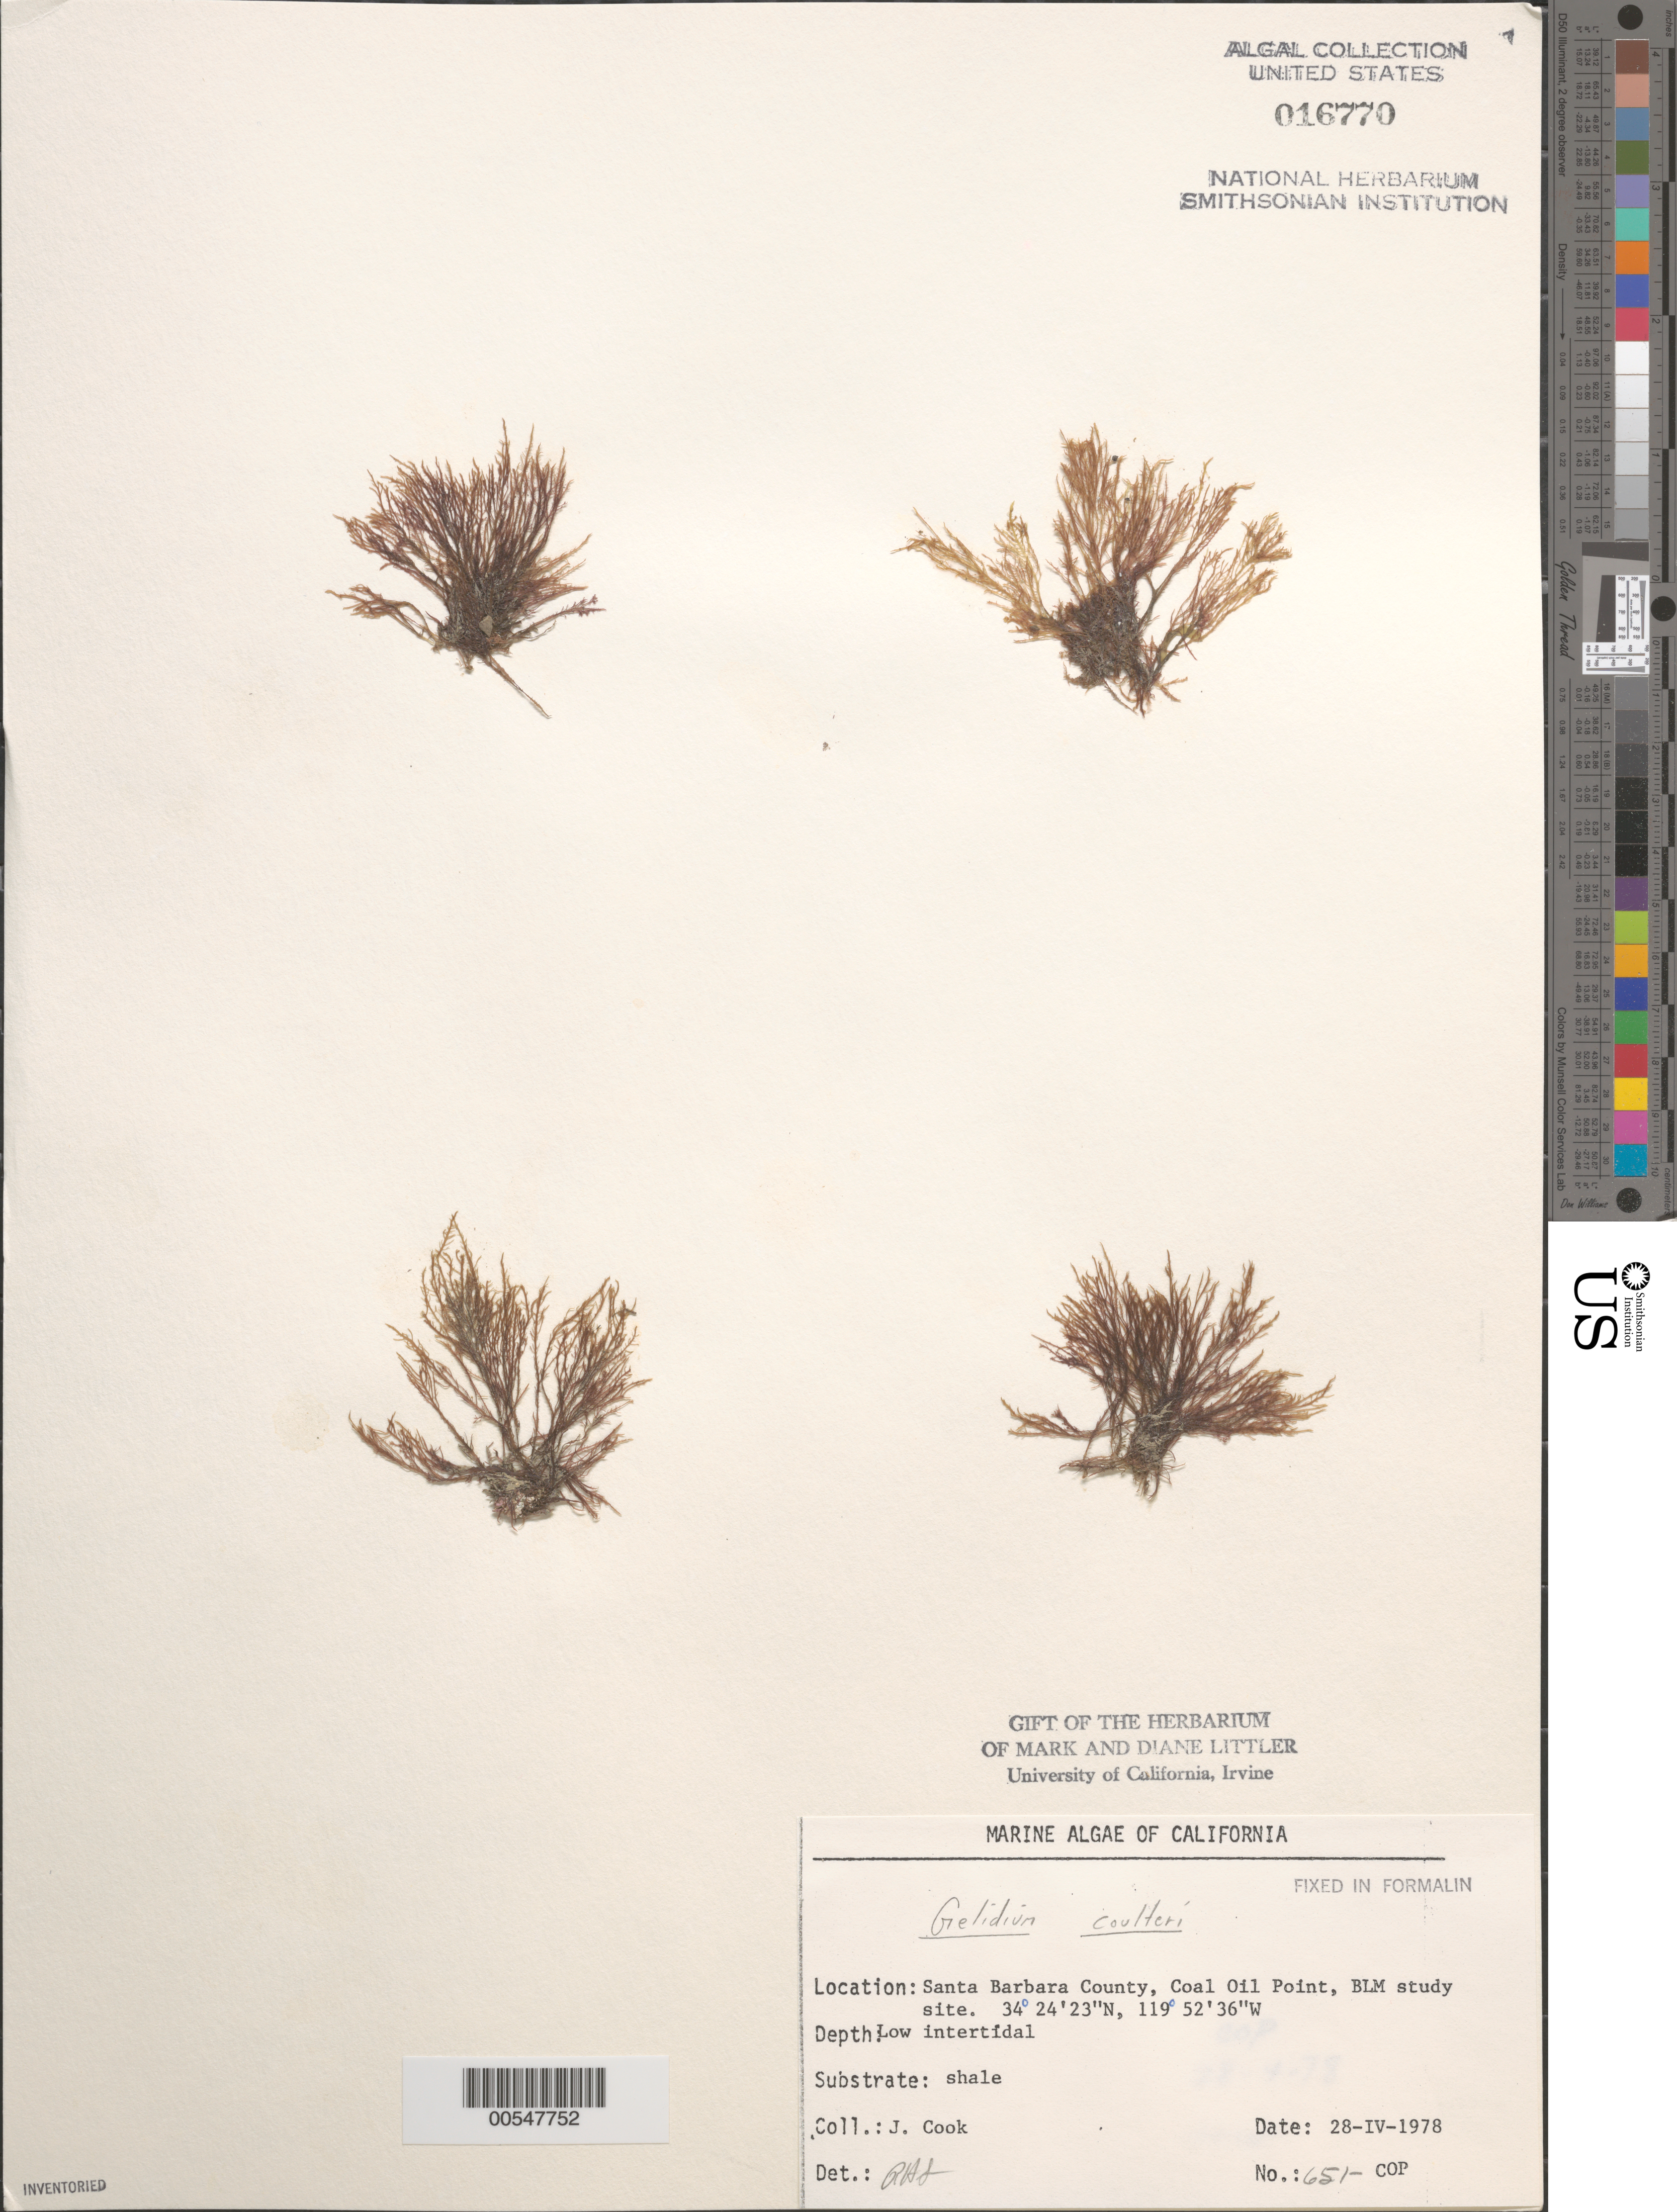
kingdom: Plantae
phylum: Rhodophyta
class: Florideophyceae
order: Gelidiales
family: Gelidiaceae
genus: Gelidium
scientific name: Gelidium coulteri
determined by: Sims, Robert H.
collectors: J. Cook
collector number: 651-cop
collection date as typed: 28 Apr 1978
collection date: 1978-04-28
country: United States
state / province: California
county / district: Santa Barbara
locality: Coal Oil Point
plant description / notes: BLM-SOCALBIGHT Rocky Intertidal Survey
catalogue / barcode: US 16770